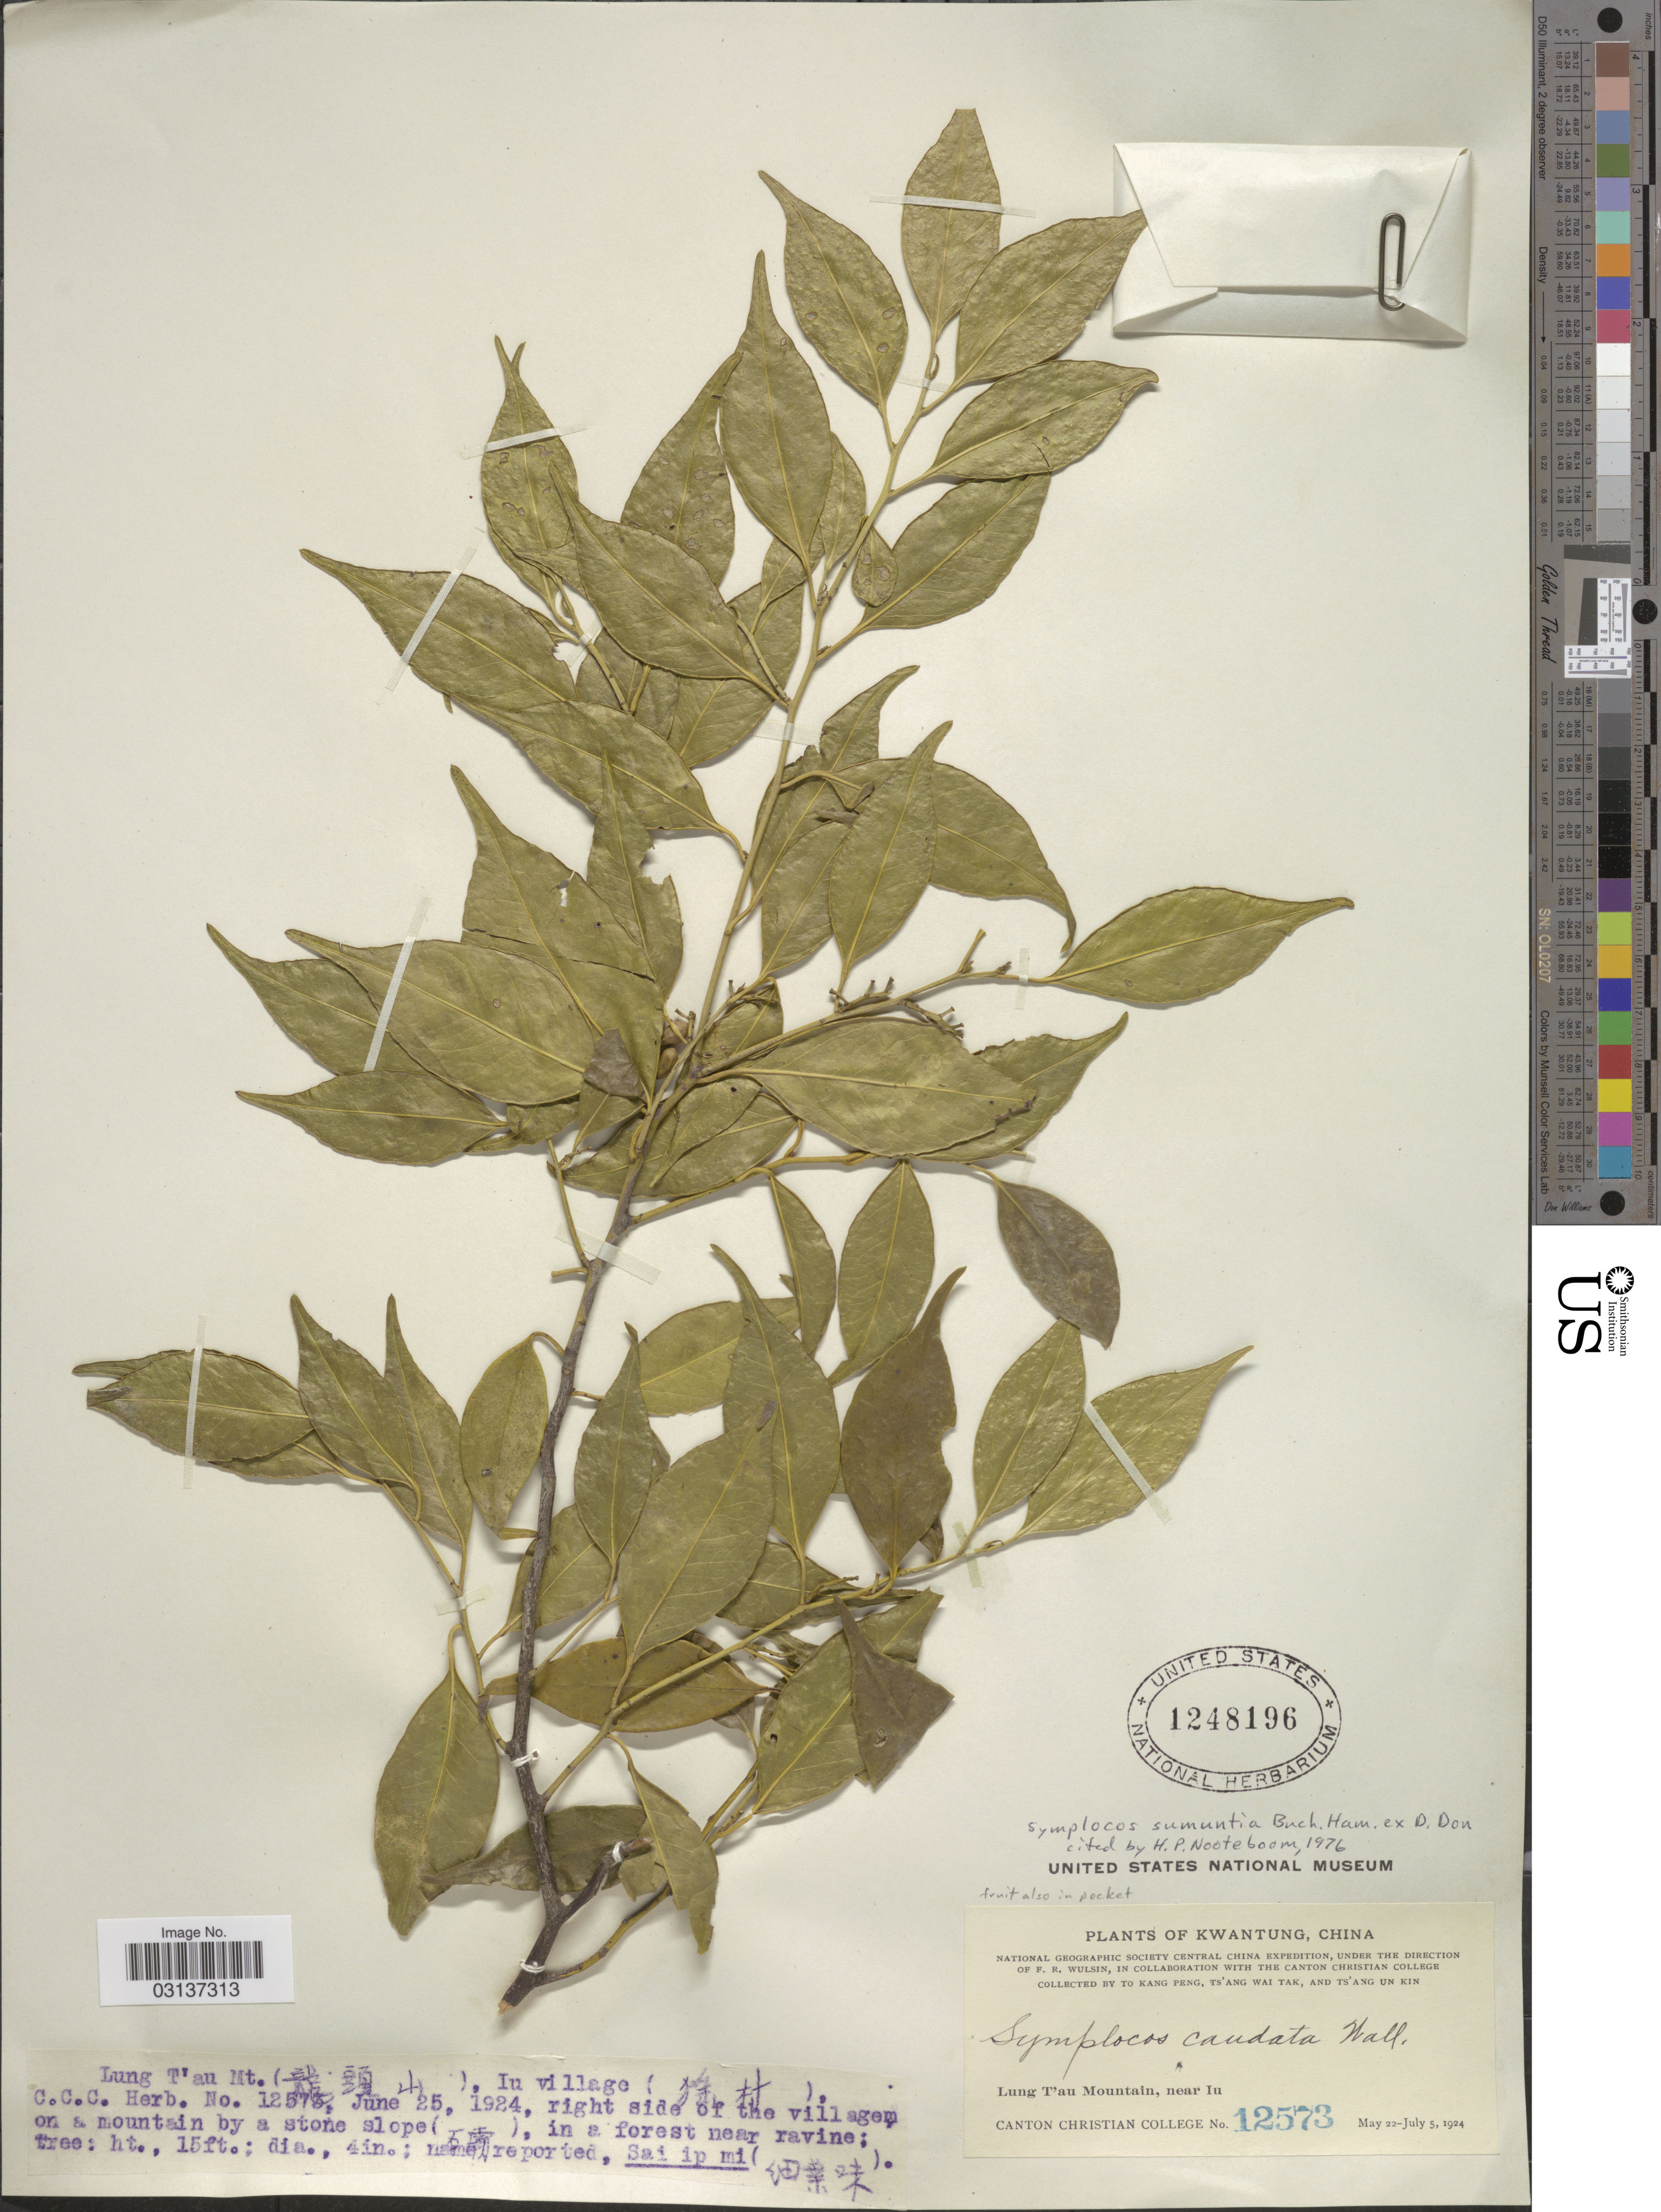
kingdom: Plantae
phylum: Tracheophyta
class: Magnoliopsida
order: Ericales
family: Symplocaceae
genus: Symplocos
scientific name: Symplocos sumuntia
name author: Buch.-Ham. ex D. Don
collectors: To Kang P'eng, W. T. Tsang & Ts' Ang Un Kin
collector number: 12573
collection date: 1924-06-25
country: China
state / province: Guangdong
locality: Kwangtung. Lung T'au Mountain, near Iu. Iu village, right side of the village.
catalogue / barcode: US 1248196